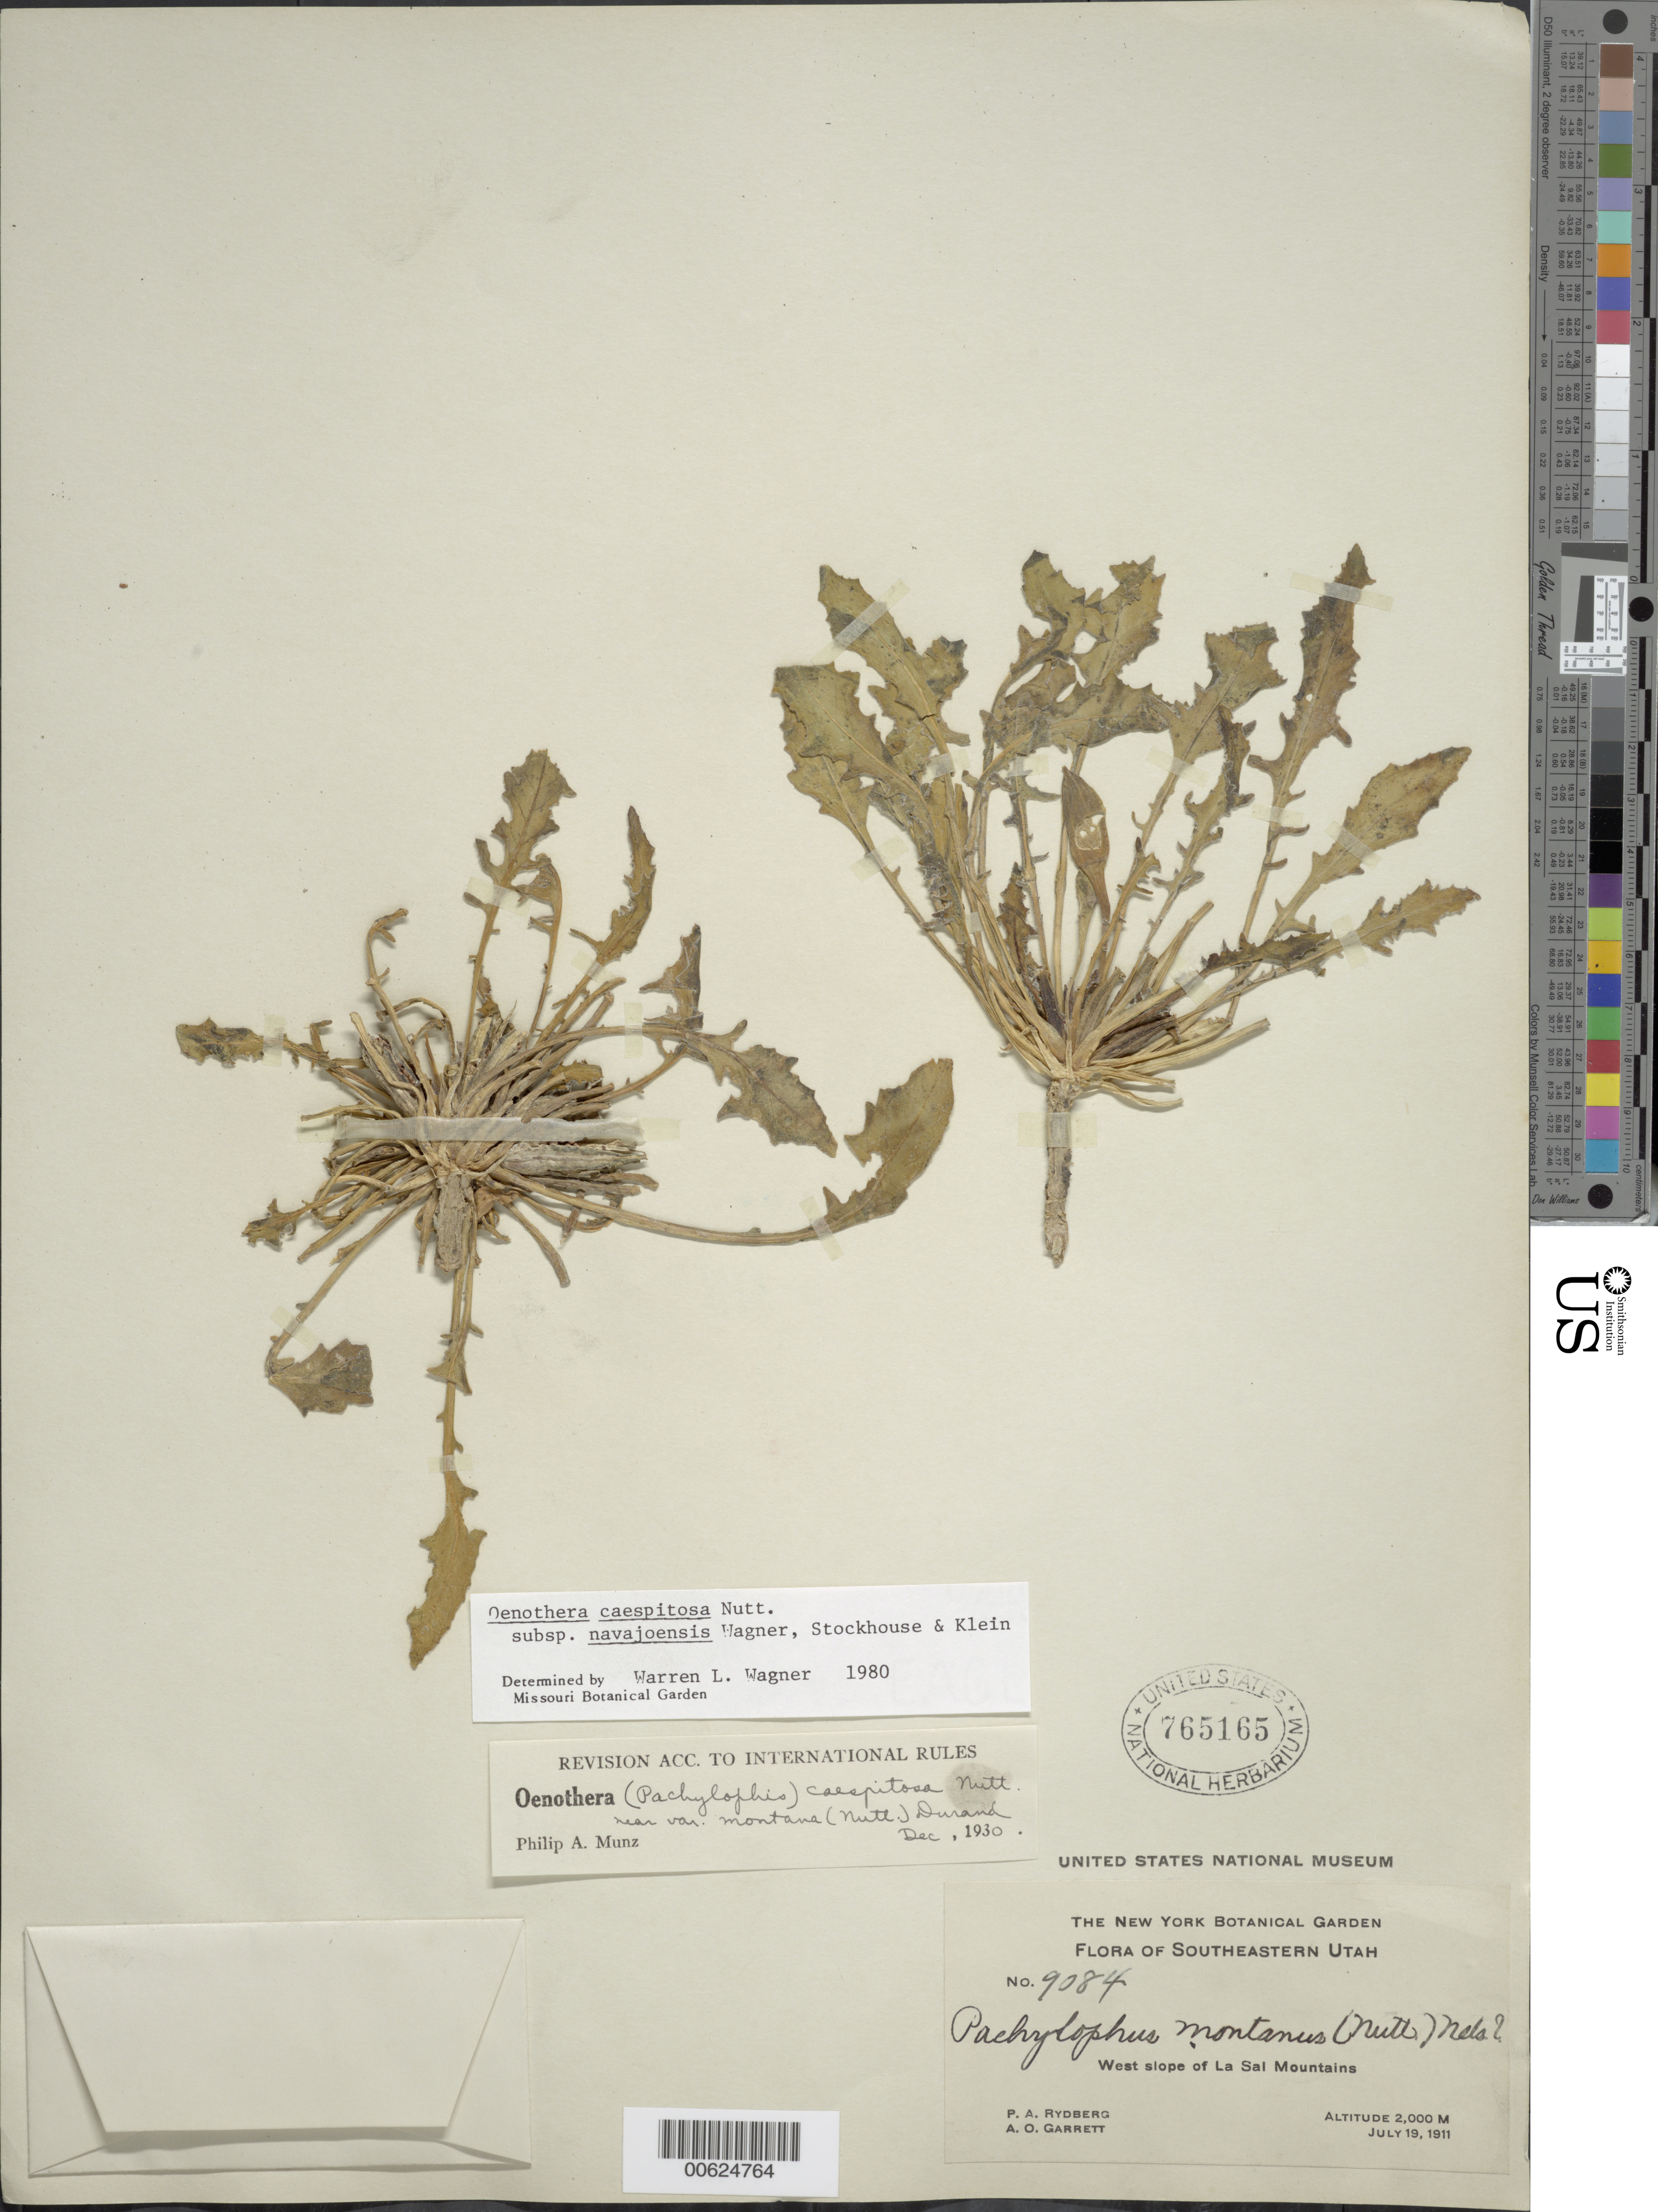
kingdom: Plantae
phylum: Tracheophyta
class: Magnoliopsida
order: Myrtales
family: Onagraceae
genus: Oenothera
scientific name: Oenothera cespitosa subsp. navajoensis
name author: W.L. Wagner et al.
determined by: Wagner, W. L., (BOT), Smithsonian Institution - National Museum of Natural History (UNITED STATES)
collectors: P. A. Rydberg & A. O. Garrett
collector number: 9084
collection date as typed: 19 Jul 1911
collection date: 1911-07-19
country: United States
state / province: Utah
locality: La Sal Mountains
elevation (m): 2000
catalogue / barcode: US 765165